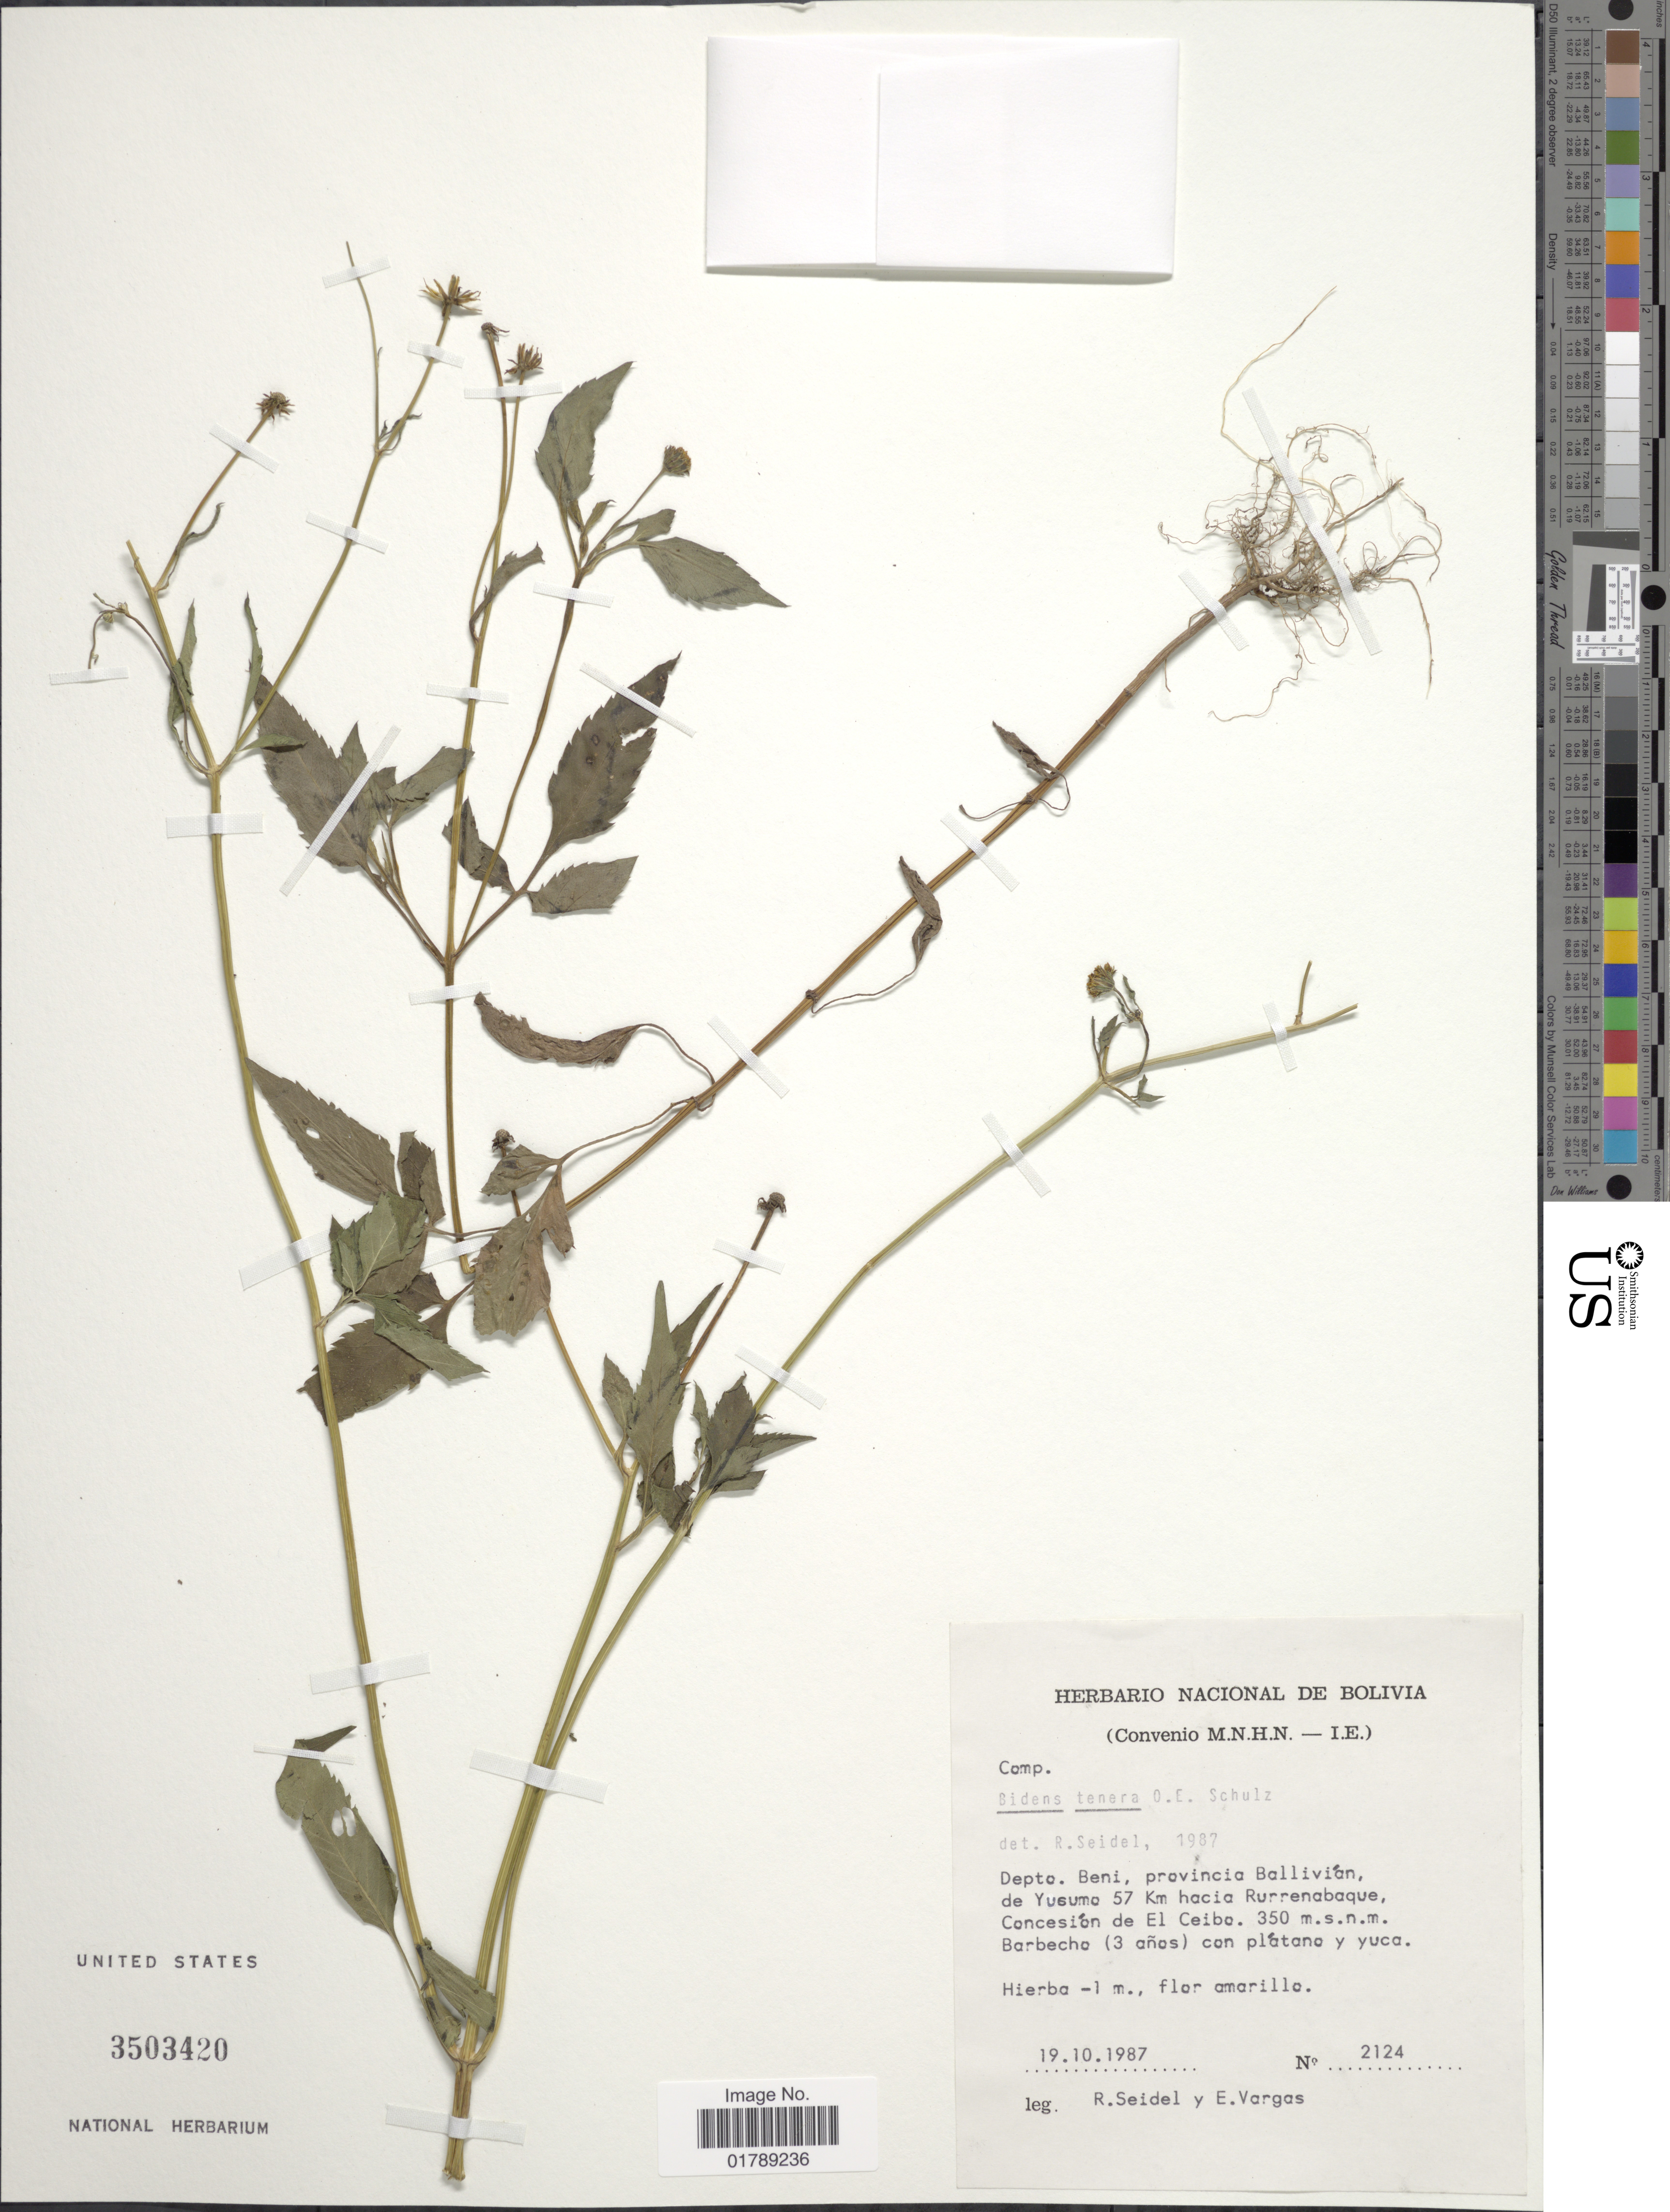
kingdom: Plantae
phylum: Tracheophyta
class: Magnoliopsida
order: Asterales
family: Asteraceae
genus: Bidens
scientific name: Bidens tenera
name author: O.E. Schulz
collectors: R. Seidel & E. Vargas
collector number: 2124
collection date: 1987-10-19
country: Bolivia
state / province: Beni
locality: Provincia Ballivián, de Yusumo 57 Km hacia Rurrenabaque, Concesión de El Ceiba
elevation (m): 350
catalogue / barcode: US 3503420